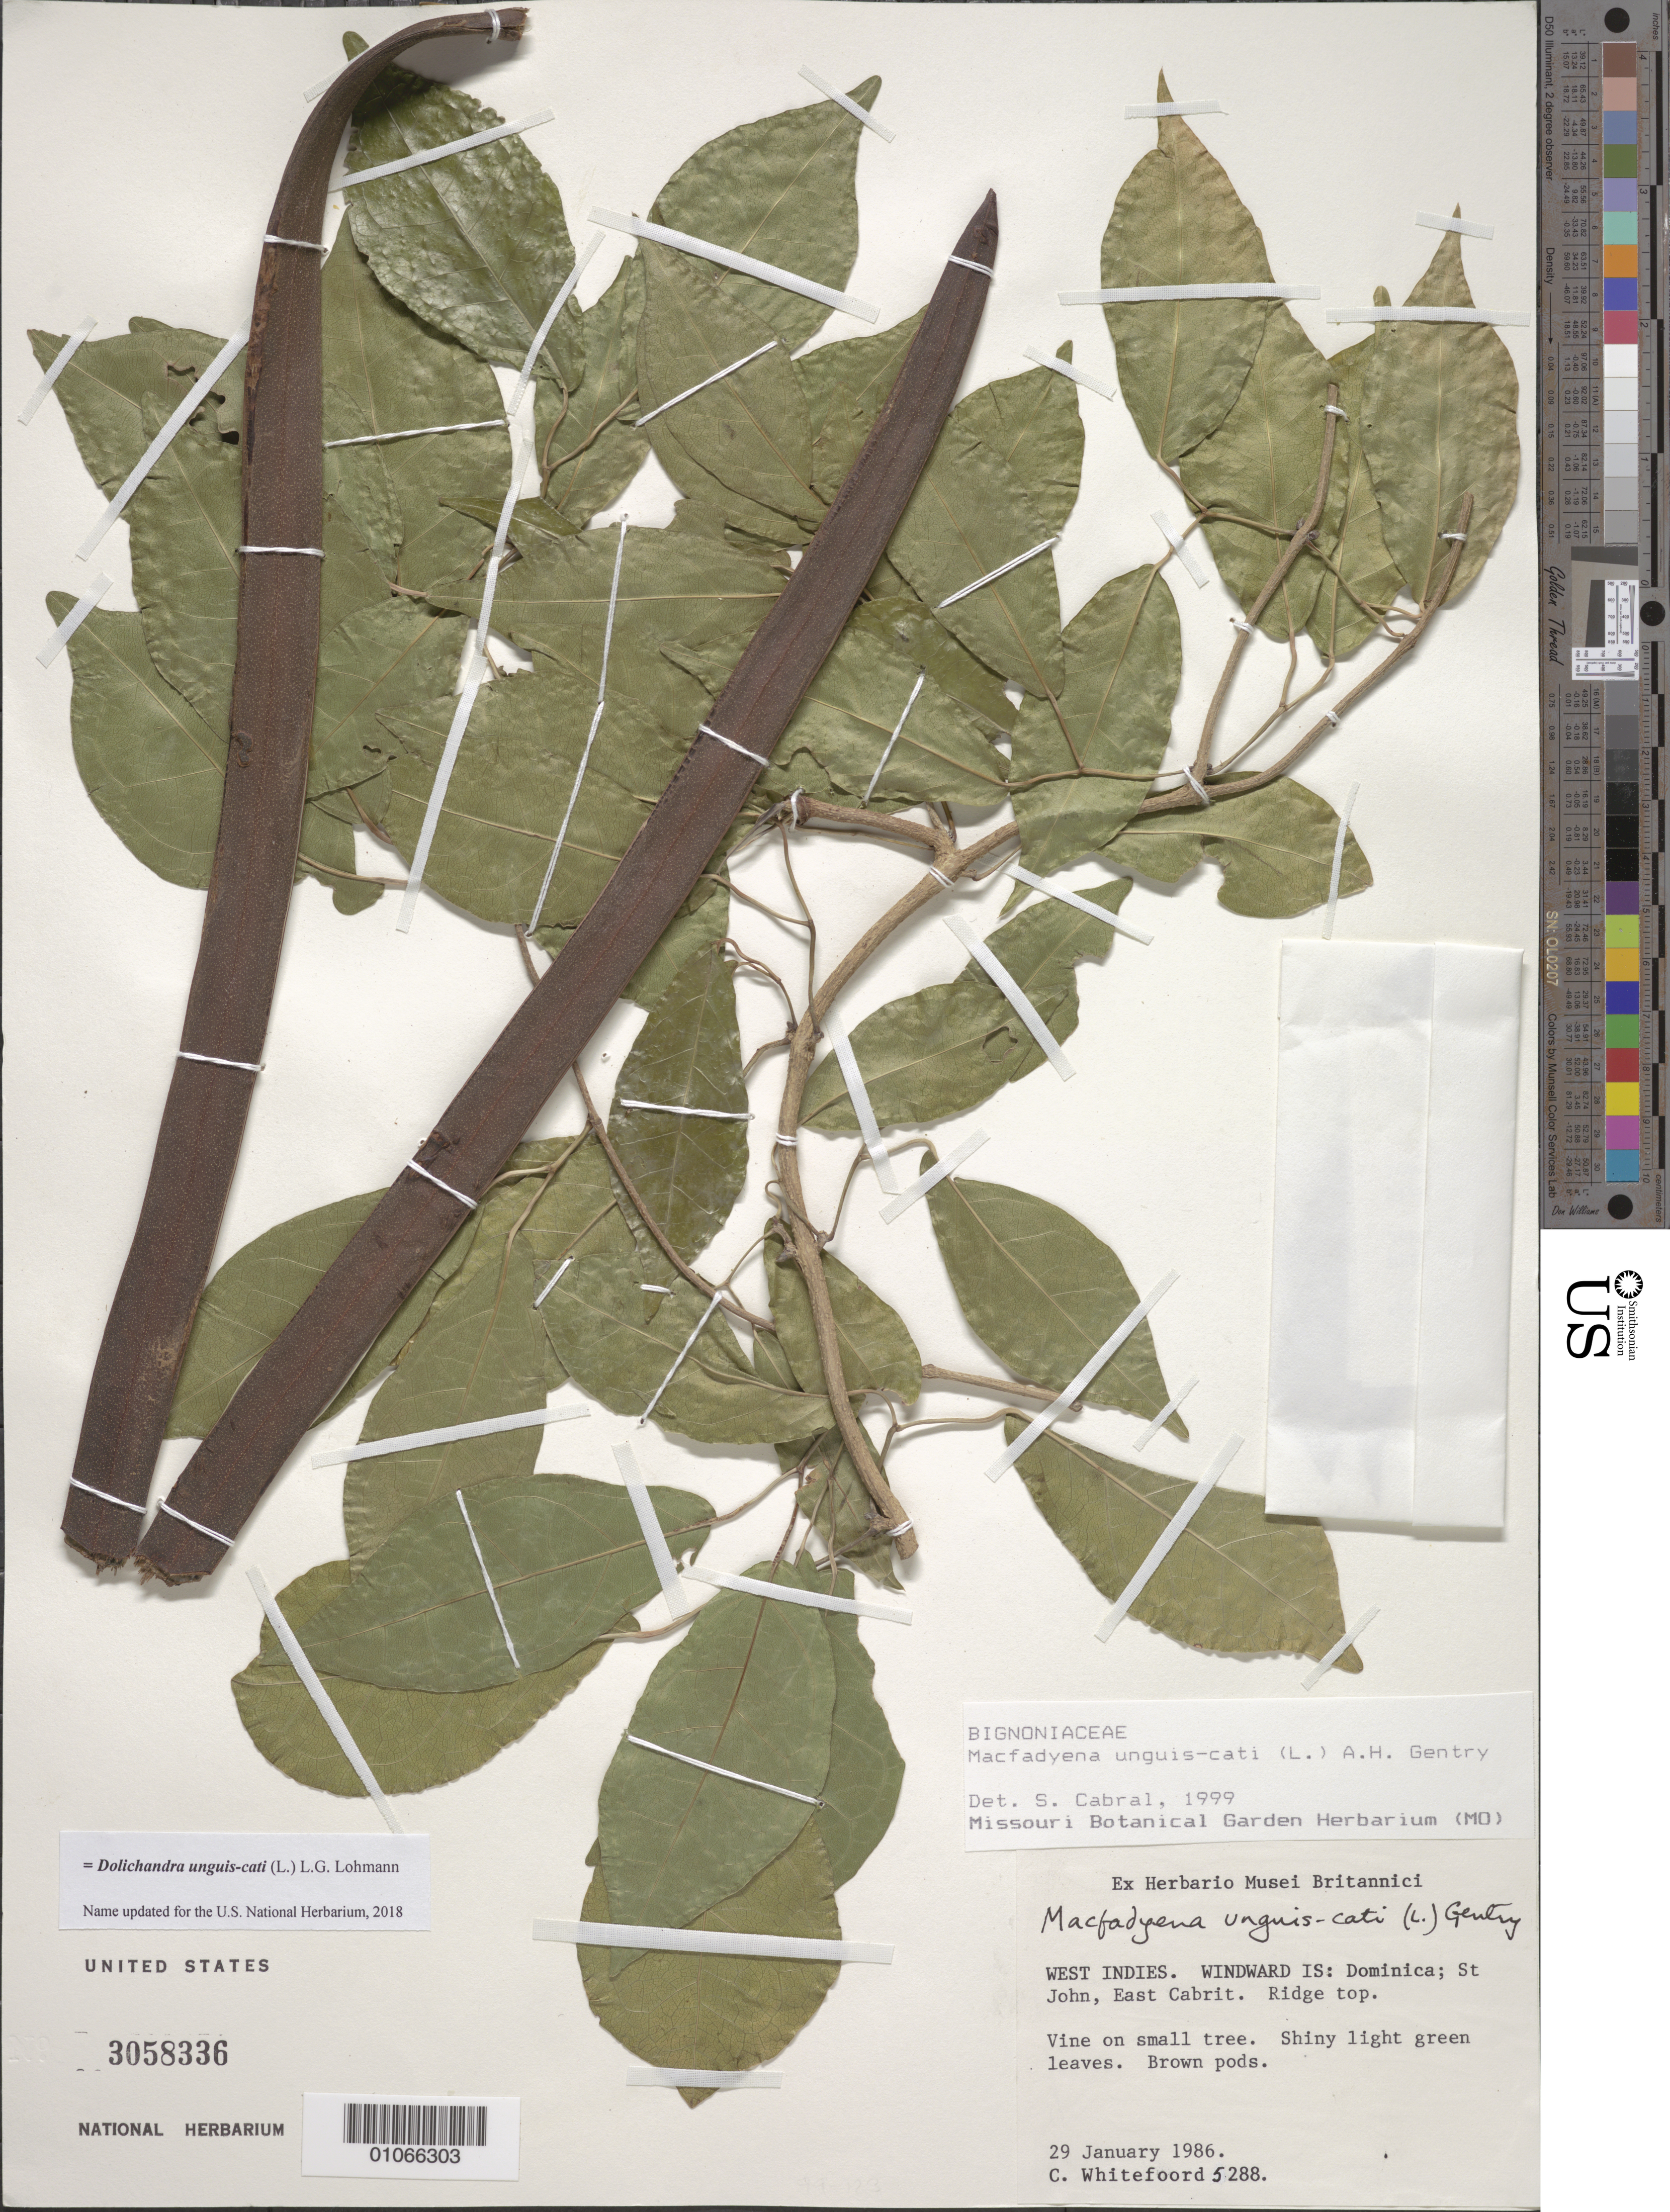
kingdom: Plantae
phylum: Tracheophyta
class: Magnoliopsida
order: Lamiales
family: Bignoniaceae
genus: Dolichandra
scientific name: Dolichandra unguis-cati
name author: (L.) L.G. Lohmann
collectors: C. Whitefoord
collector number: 5288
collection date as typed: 29 Jan 1986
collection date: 1986-01-29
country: Dominica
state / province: St. John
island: Dominica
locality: East Cabrit, ridge top.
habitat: Ridge top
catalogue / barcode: US 3058336